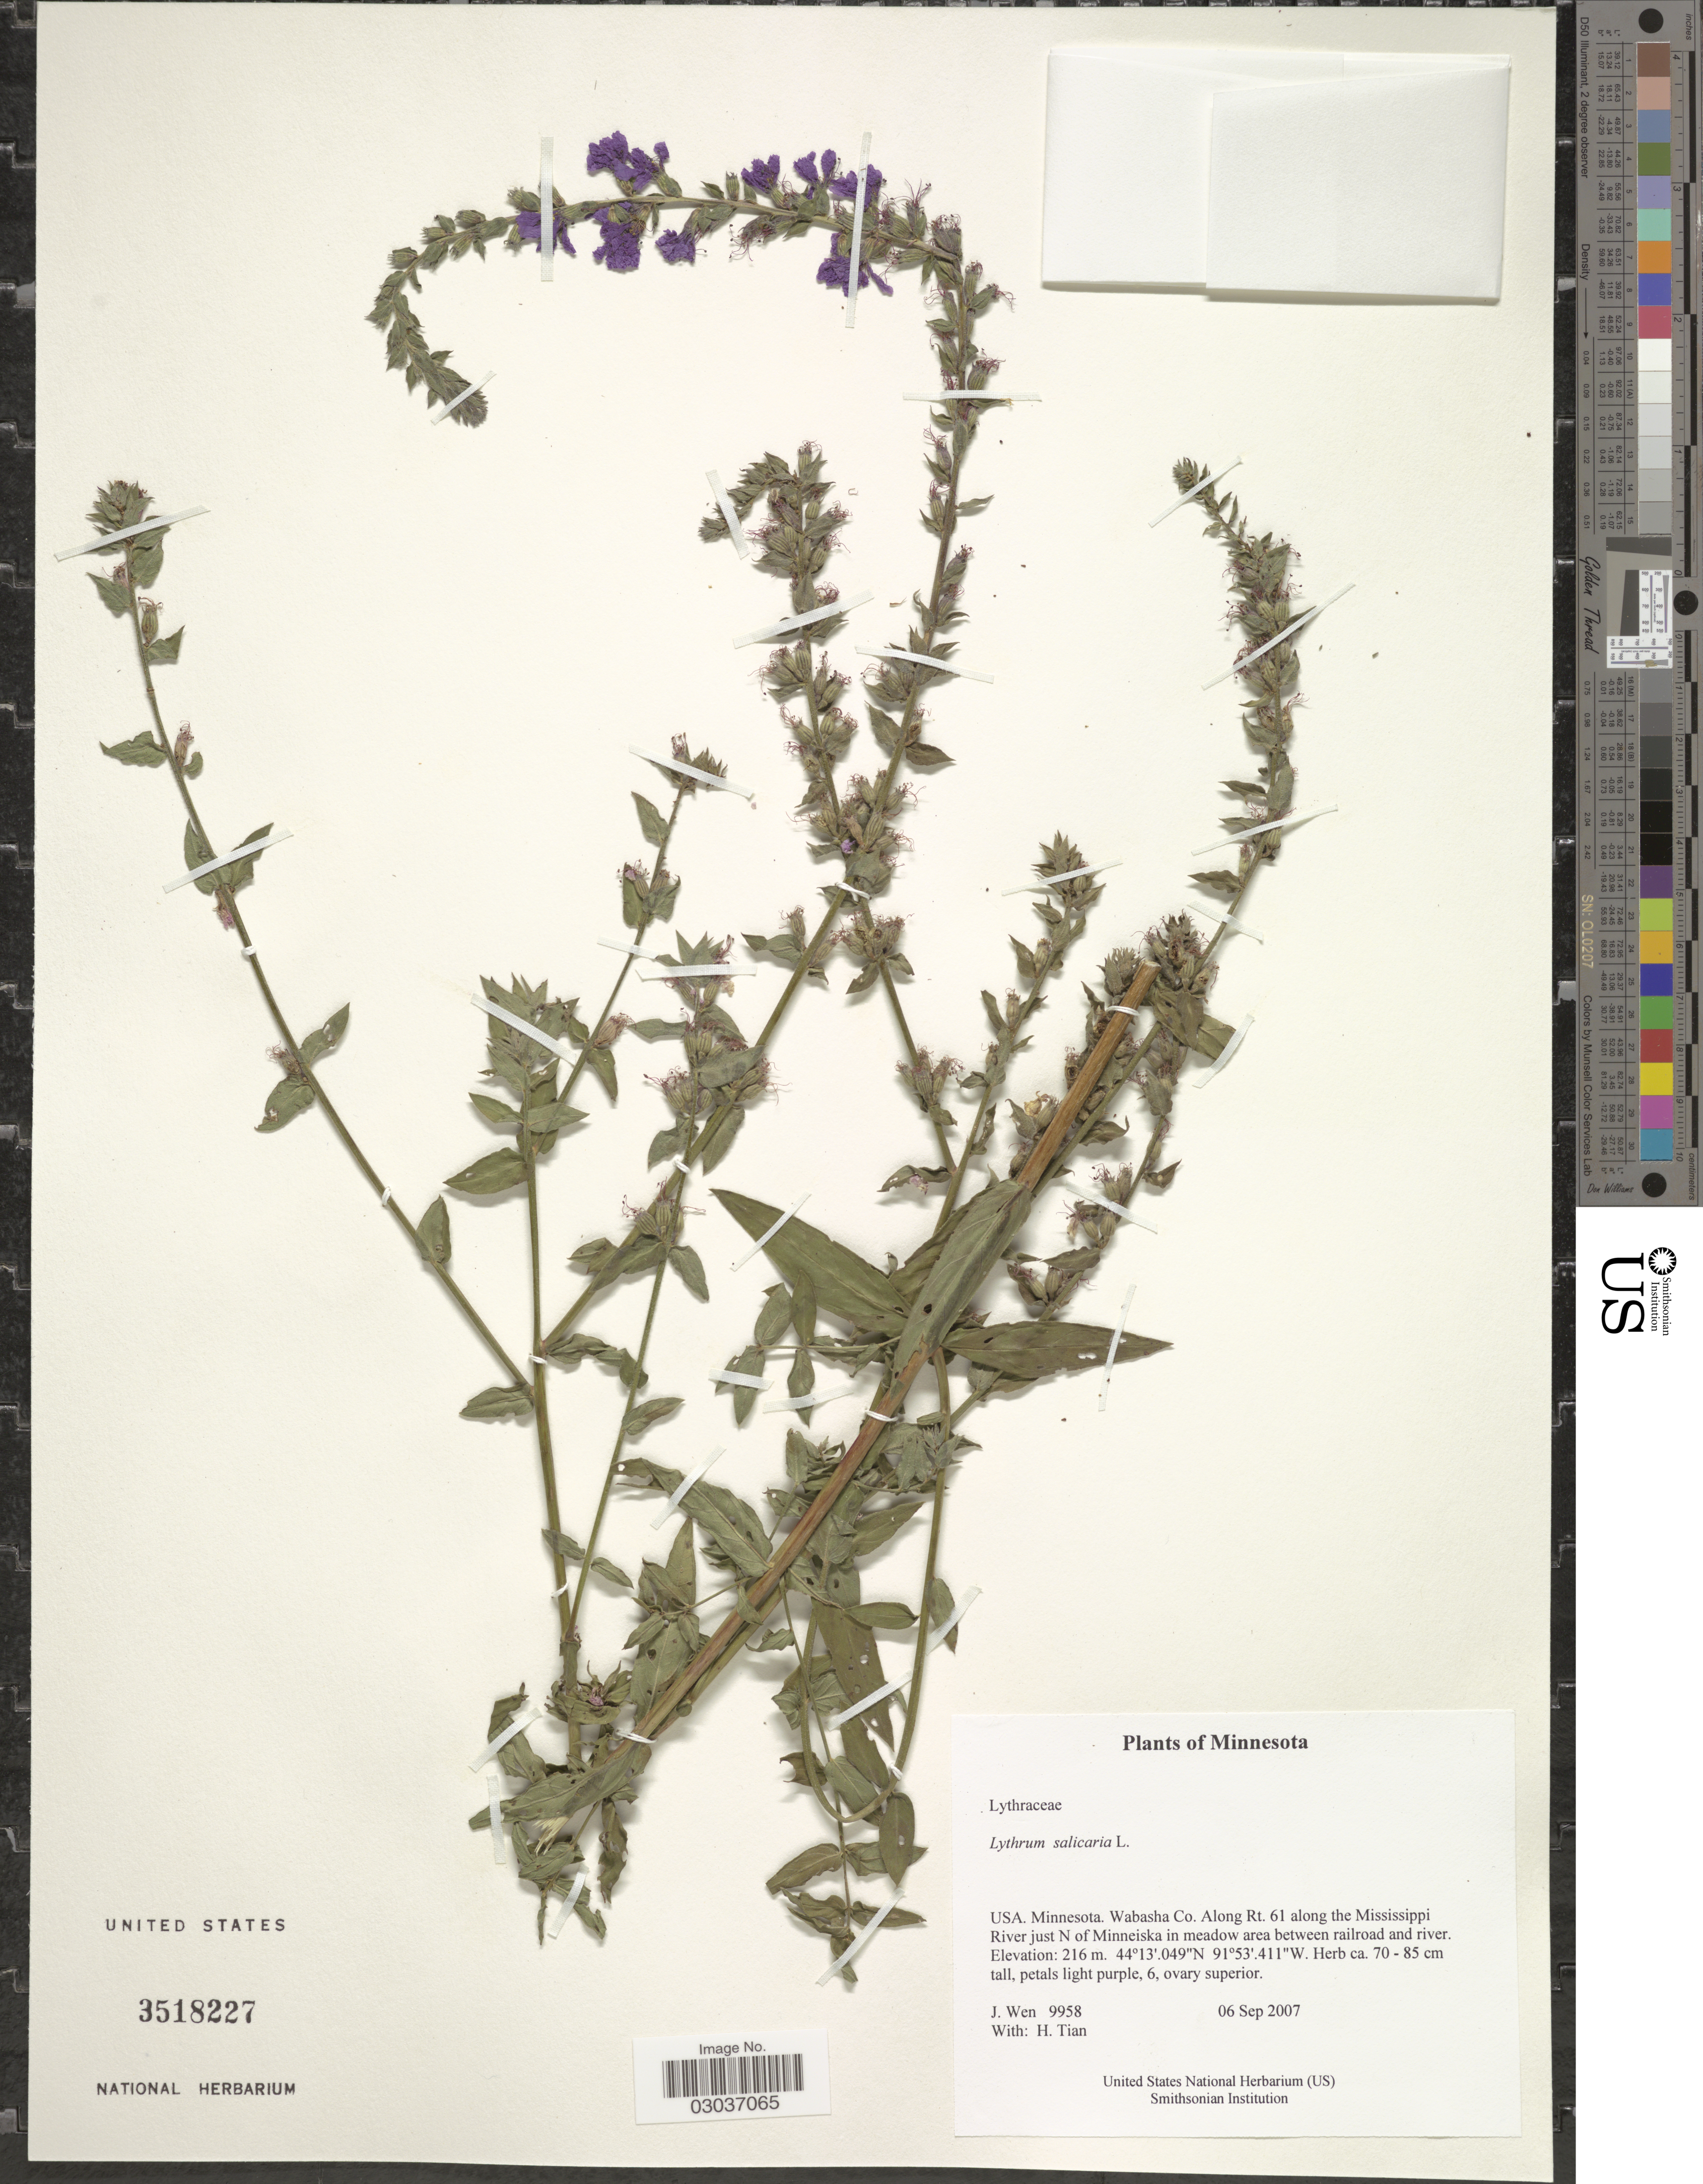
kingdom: Plantae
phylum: Tracheophyta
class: Magnoliopsida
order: Myrtales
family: Lythraceae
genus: Lythrum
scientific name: Lythrum salicaria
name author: L.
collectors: J. Wen & H. Tian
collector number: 9958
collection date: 2007-09-06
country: United States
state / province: Minnesota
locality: Wabasha Co., Along Rt. 61 along the Mississippi River just N of Minneiska in meadow area between railroad and river.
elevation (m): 216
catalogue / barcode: US 3518227